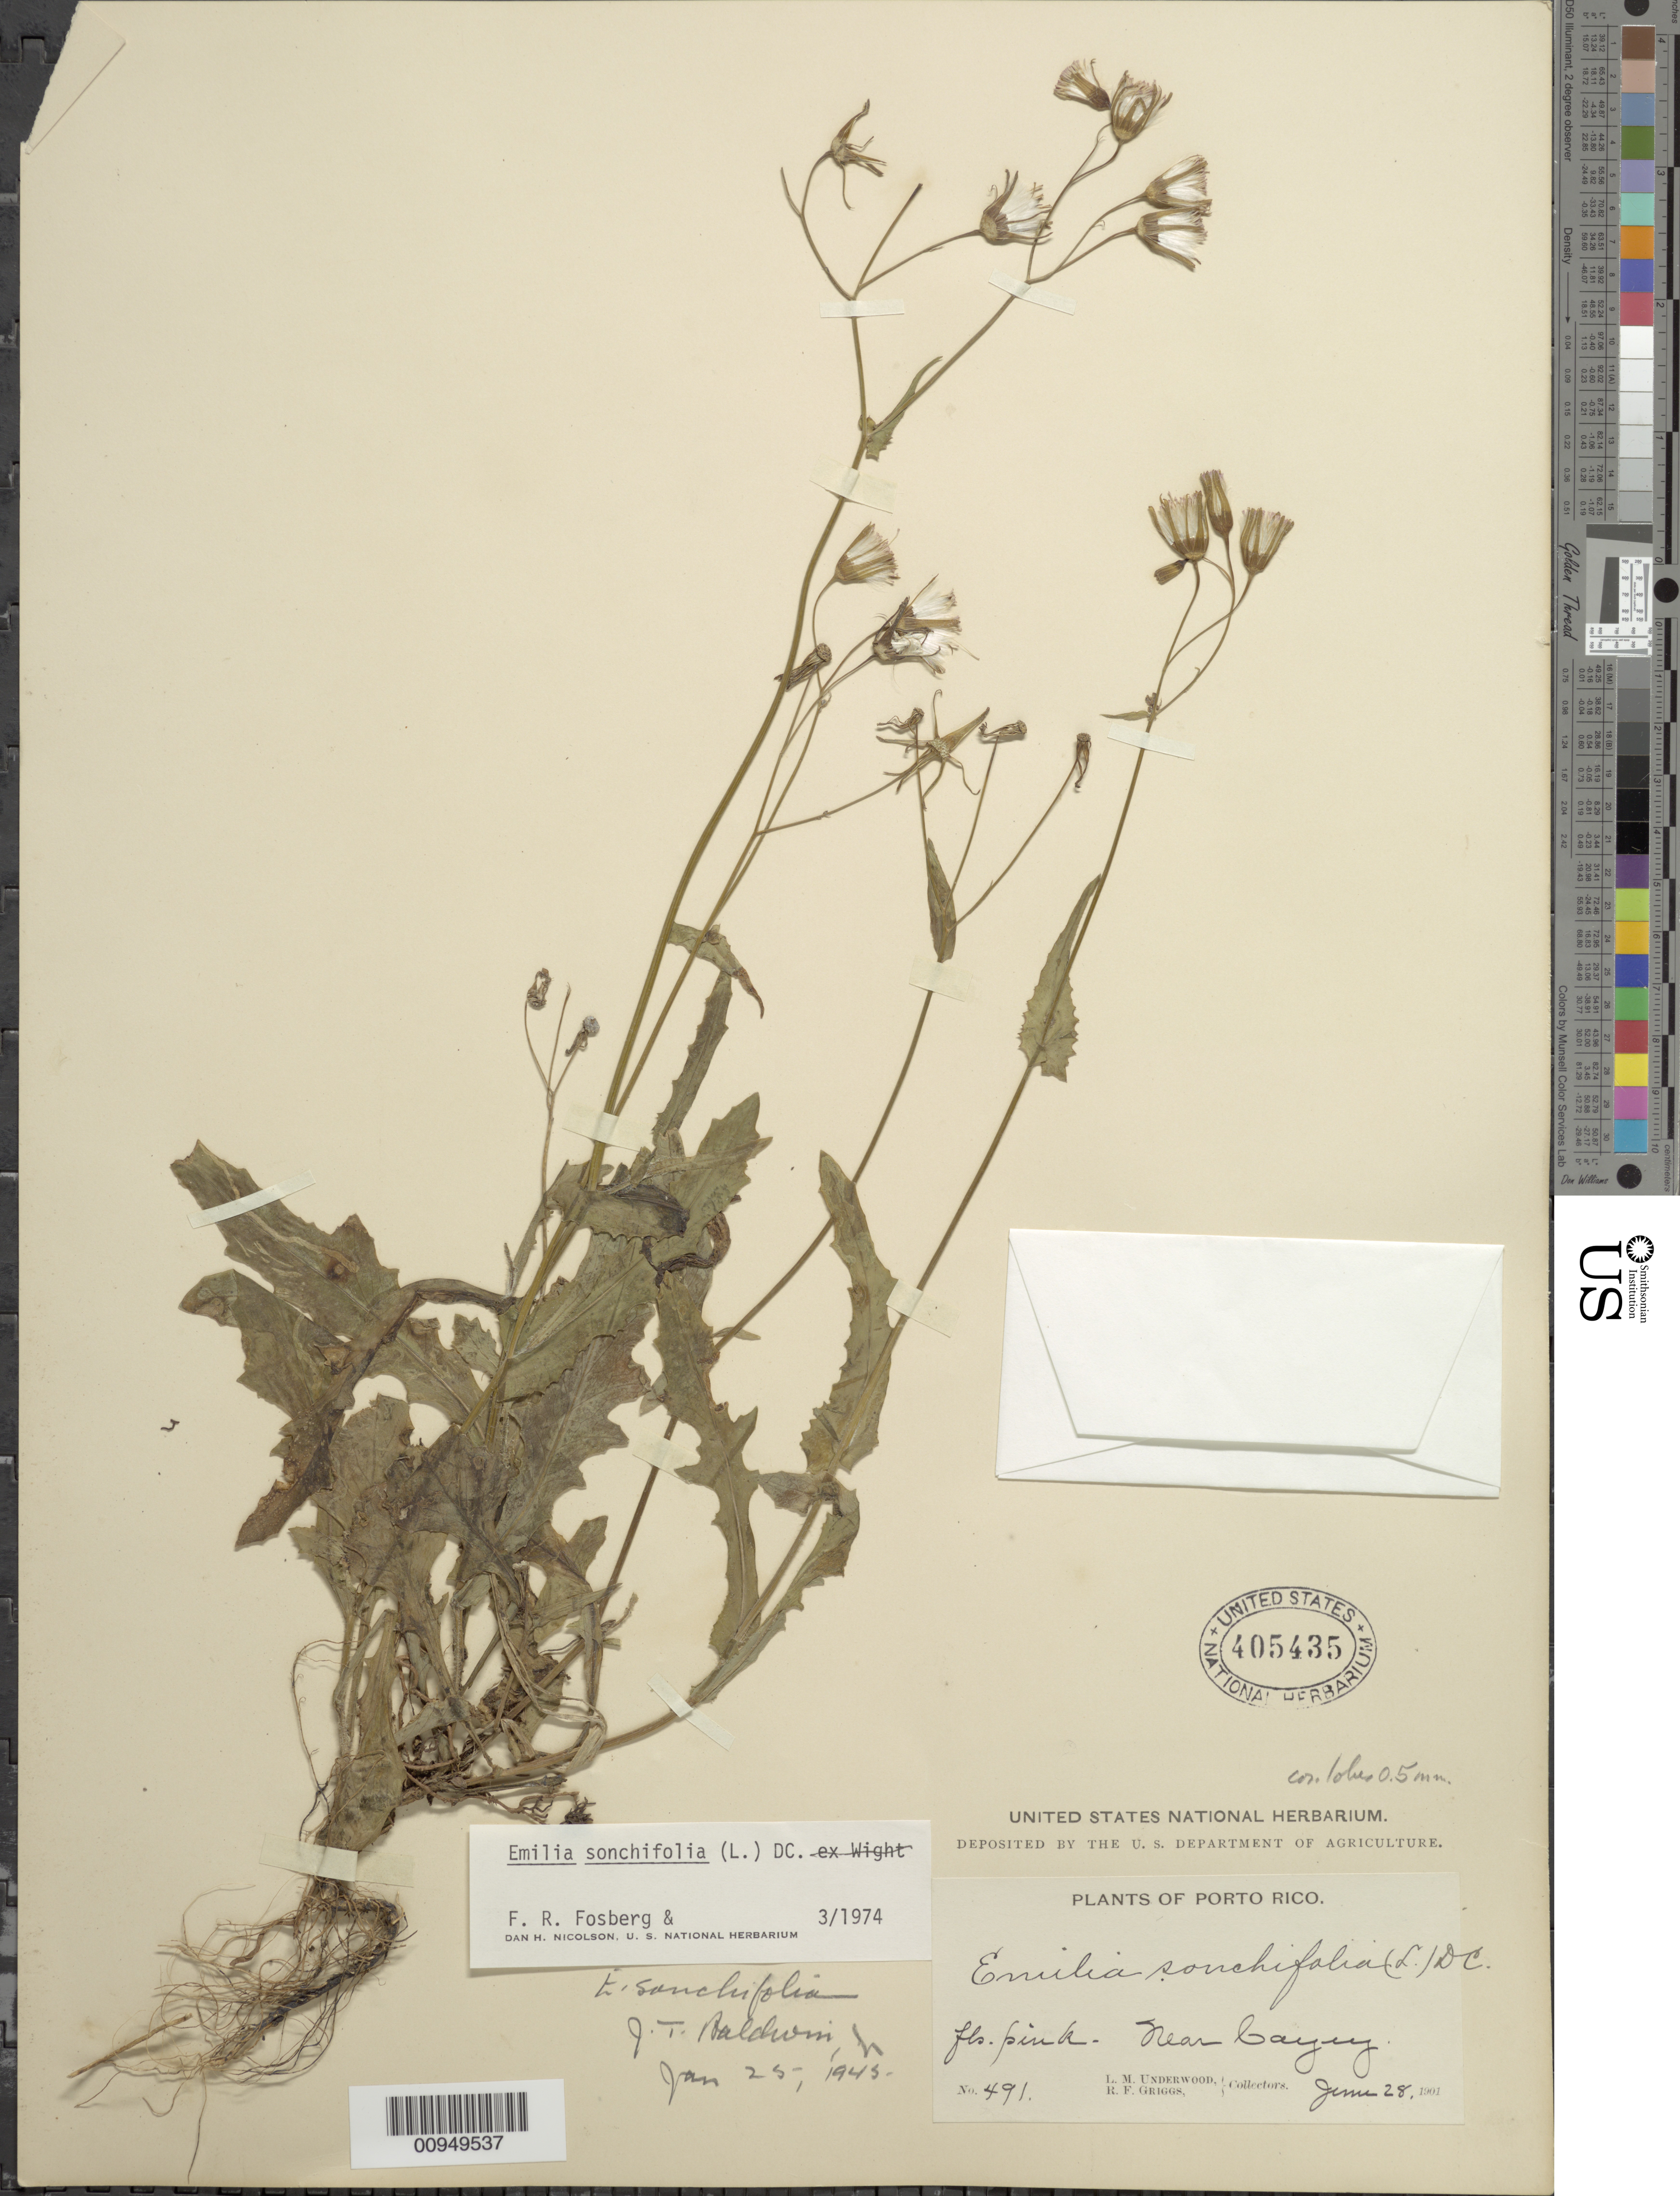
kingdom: Plantae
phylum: Tracheophyta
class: Magnoliopsida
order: Asterales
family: Asteraceae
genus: Emilia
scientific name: Emilia sonchifolia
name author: (L.) DC.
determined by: Fosberg, F. R.; Nicolson, D. H.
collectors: L. M. Underwood & R. F. Griggs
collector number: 491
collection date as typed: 28 Jun 1901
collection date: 1901-06-28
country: Puerto Rico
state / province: Cayey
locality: Near Cayey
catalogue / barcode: US 405435